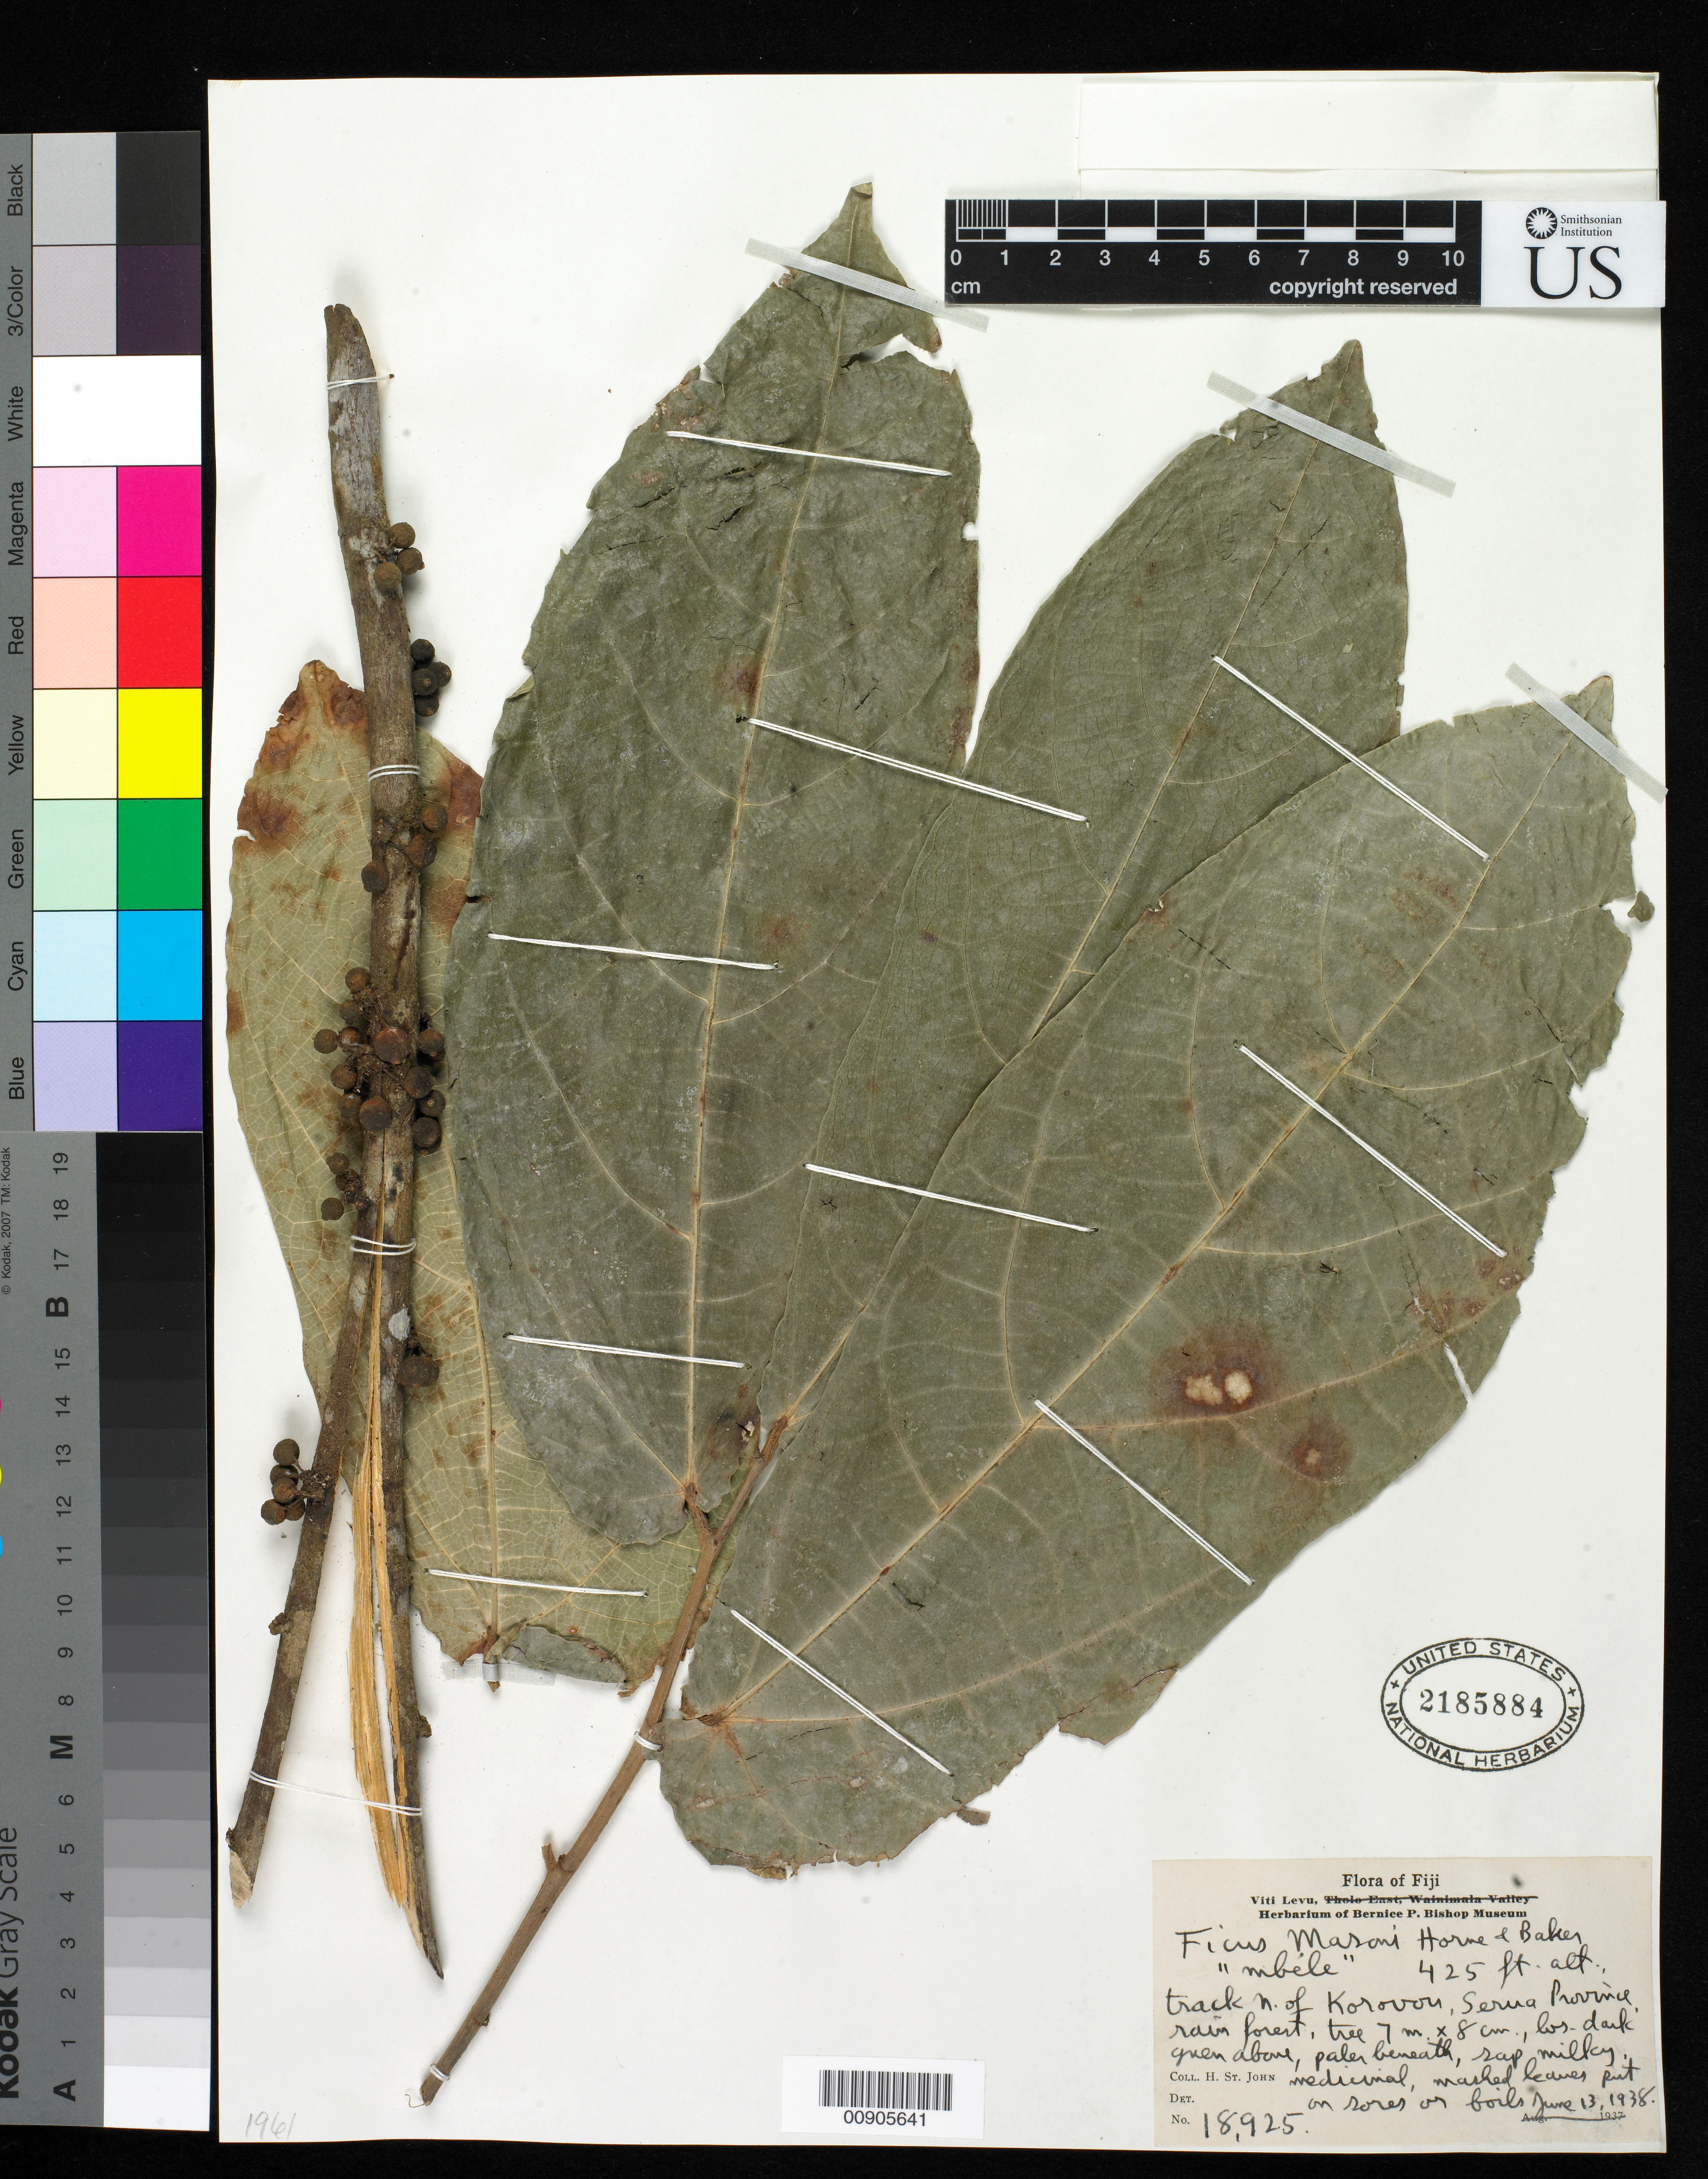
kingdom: Plantae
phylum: Tracheophyta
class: Magnoliopsida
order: Rosales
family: Moraceae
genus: Ficus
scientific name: Ficus masonii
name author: Horne ex Baker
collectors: H. St. John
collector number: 18925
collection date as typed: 13 Jun 1938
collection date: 1938-06-13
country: Fiji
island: Viti Levu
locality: Track N. or Korovou, Serua Province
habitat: Rain forest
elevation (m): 130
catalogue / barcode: US 2185884